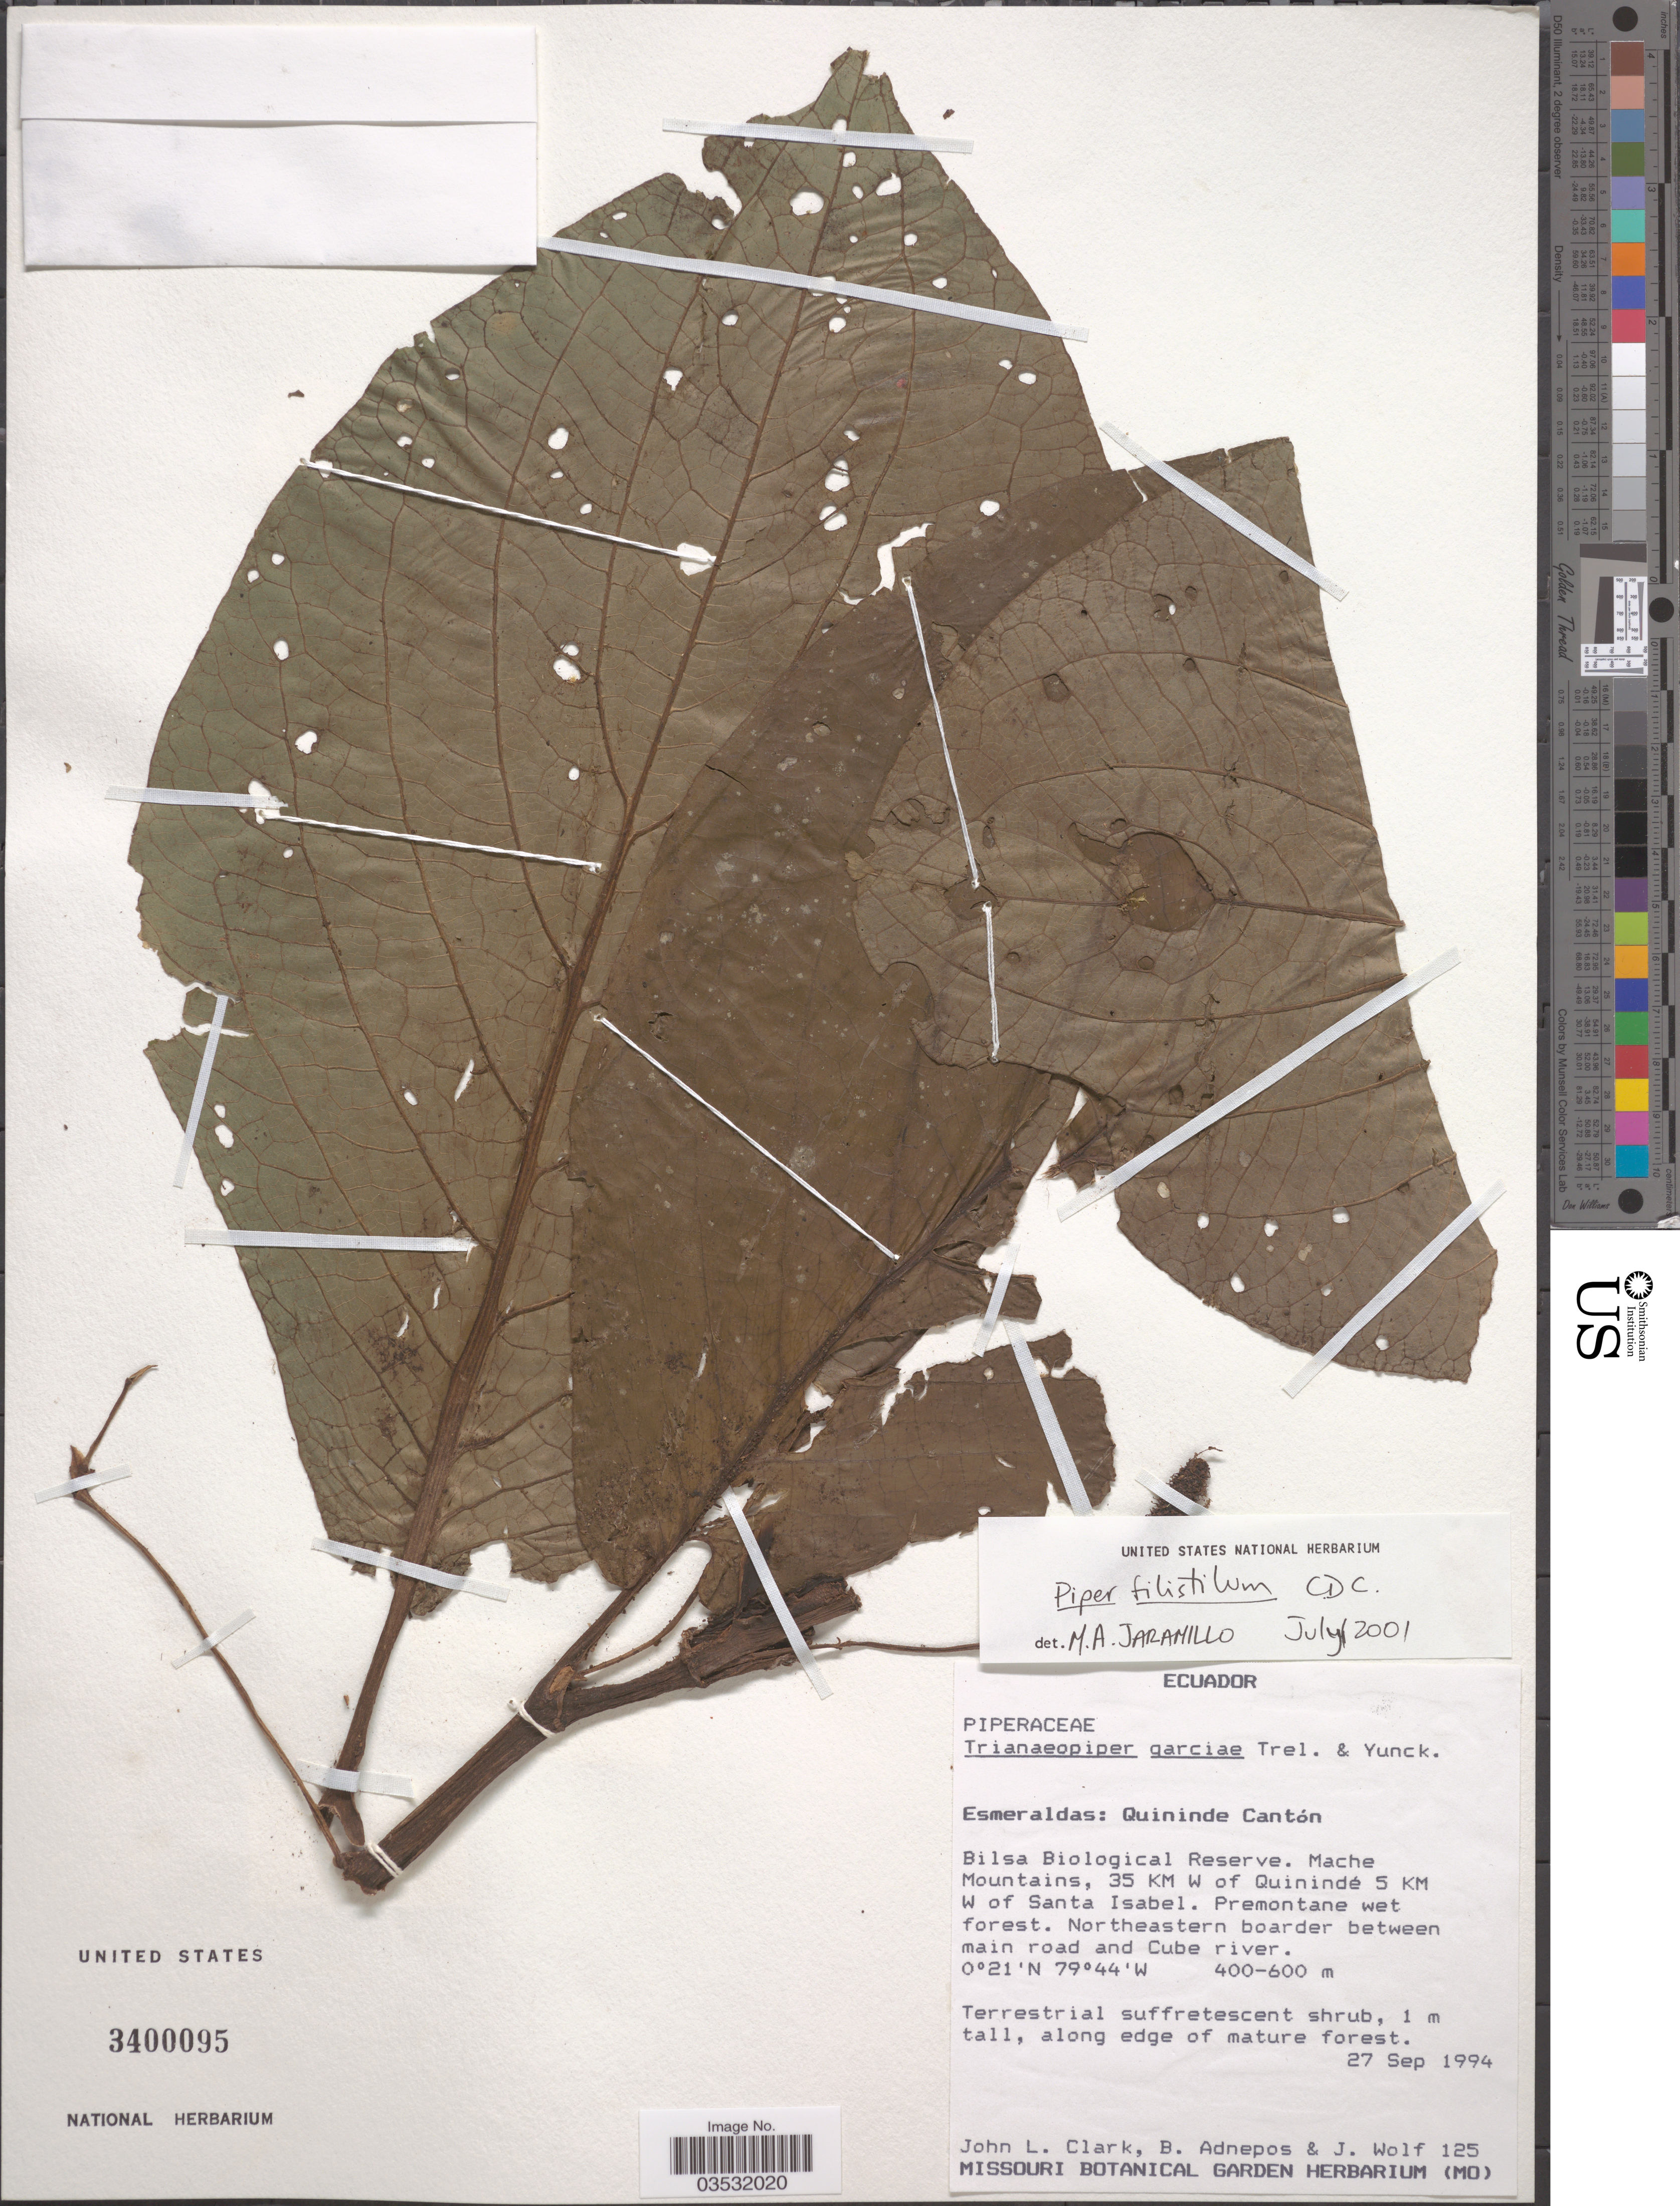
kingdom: Plantae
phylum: Tracheophyta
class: Magnoliopsida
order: Piperales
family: Piperaceae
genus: Piper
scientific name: Piper filistilum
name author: C. DC.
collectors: J. L. Clark, B. Adnepos & J. Wolf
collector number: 125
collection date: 1994-09-27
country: Ecuador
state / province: Esmeraldas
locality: Quininde Cantón. Bilsa Biological Reserve. Mache Mountains, 35 KM W of Quinindé 5 KM W of Santa Isabel. Northeastern boarder between main road and Cube river.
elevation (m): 400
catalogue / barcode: US 3400095